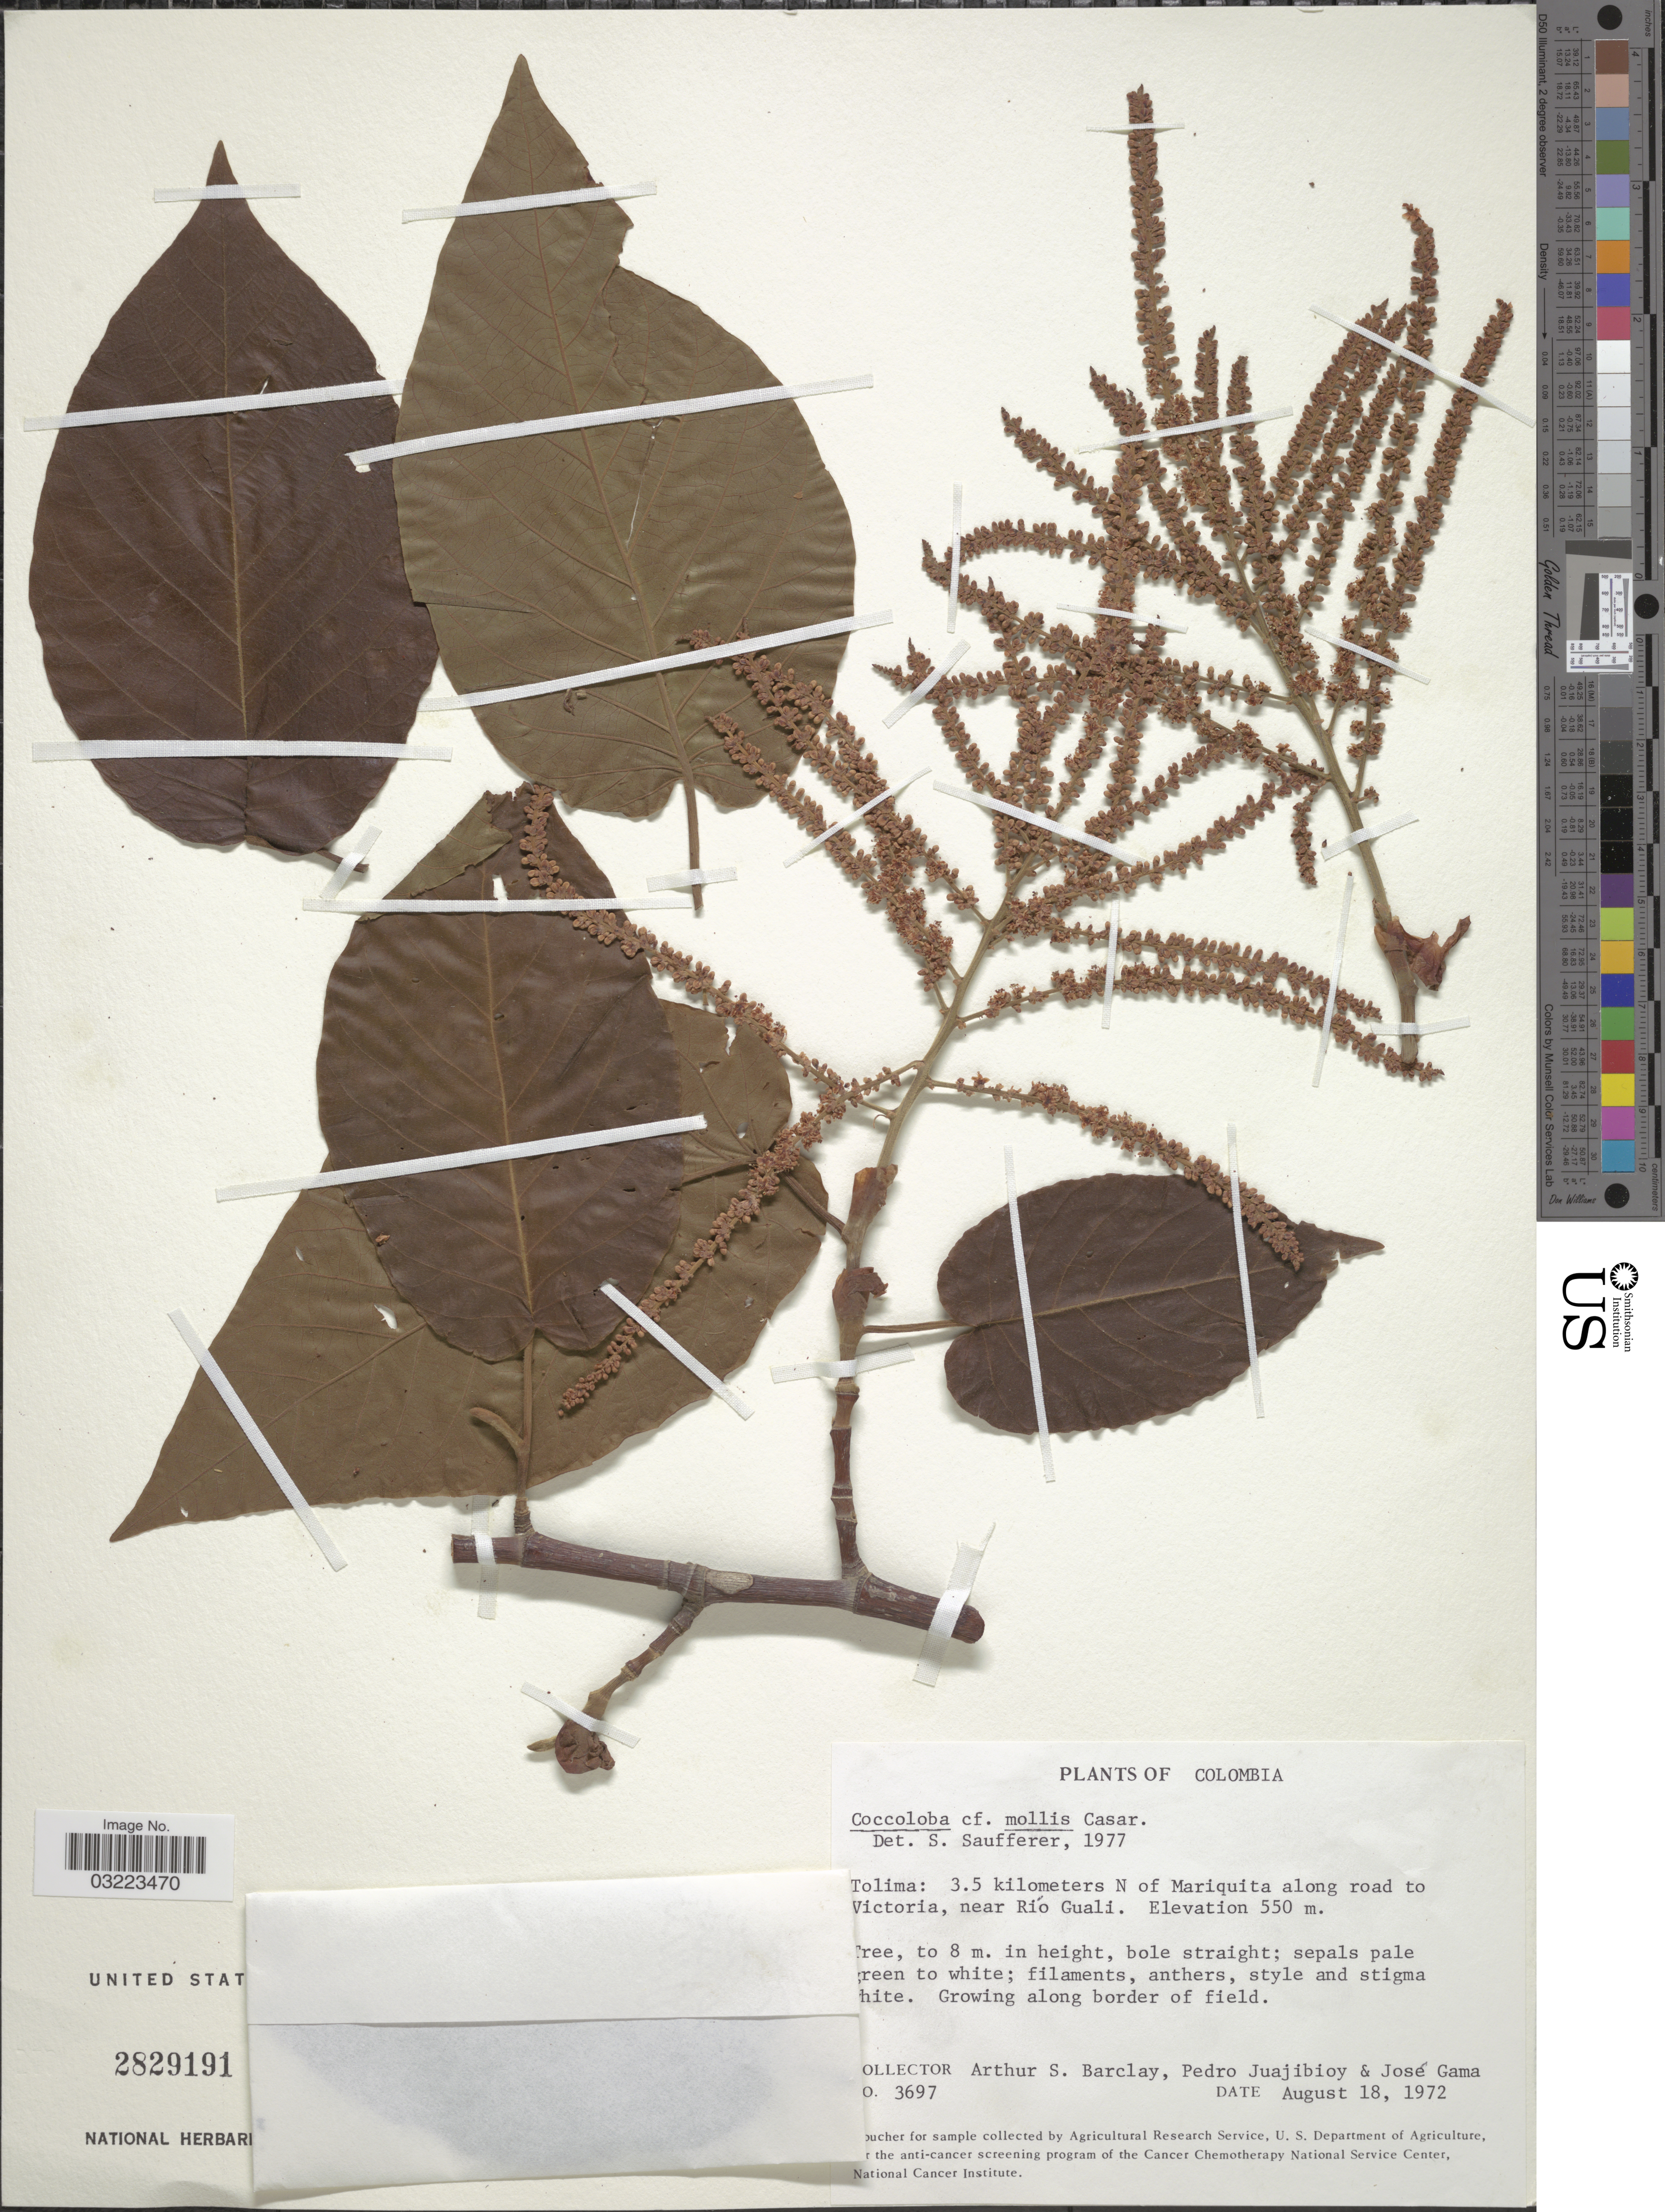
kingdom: Plantae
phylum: Tracheophyta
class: Magnoliopsida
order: Caryophyllales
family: Polygonaceae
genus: Coccoloba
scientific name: Coccoloba mollis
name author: Casar.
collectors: A. S. Barclay, P. Juajibioy & J. Gama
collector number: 3697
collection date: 1972-08-18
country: Colombia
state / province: Tolima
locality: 3.5 kilometers N of Mariquita along road to Victoria, near Río Guali.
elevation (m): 550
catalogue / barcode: US 2829191